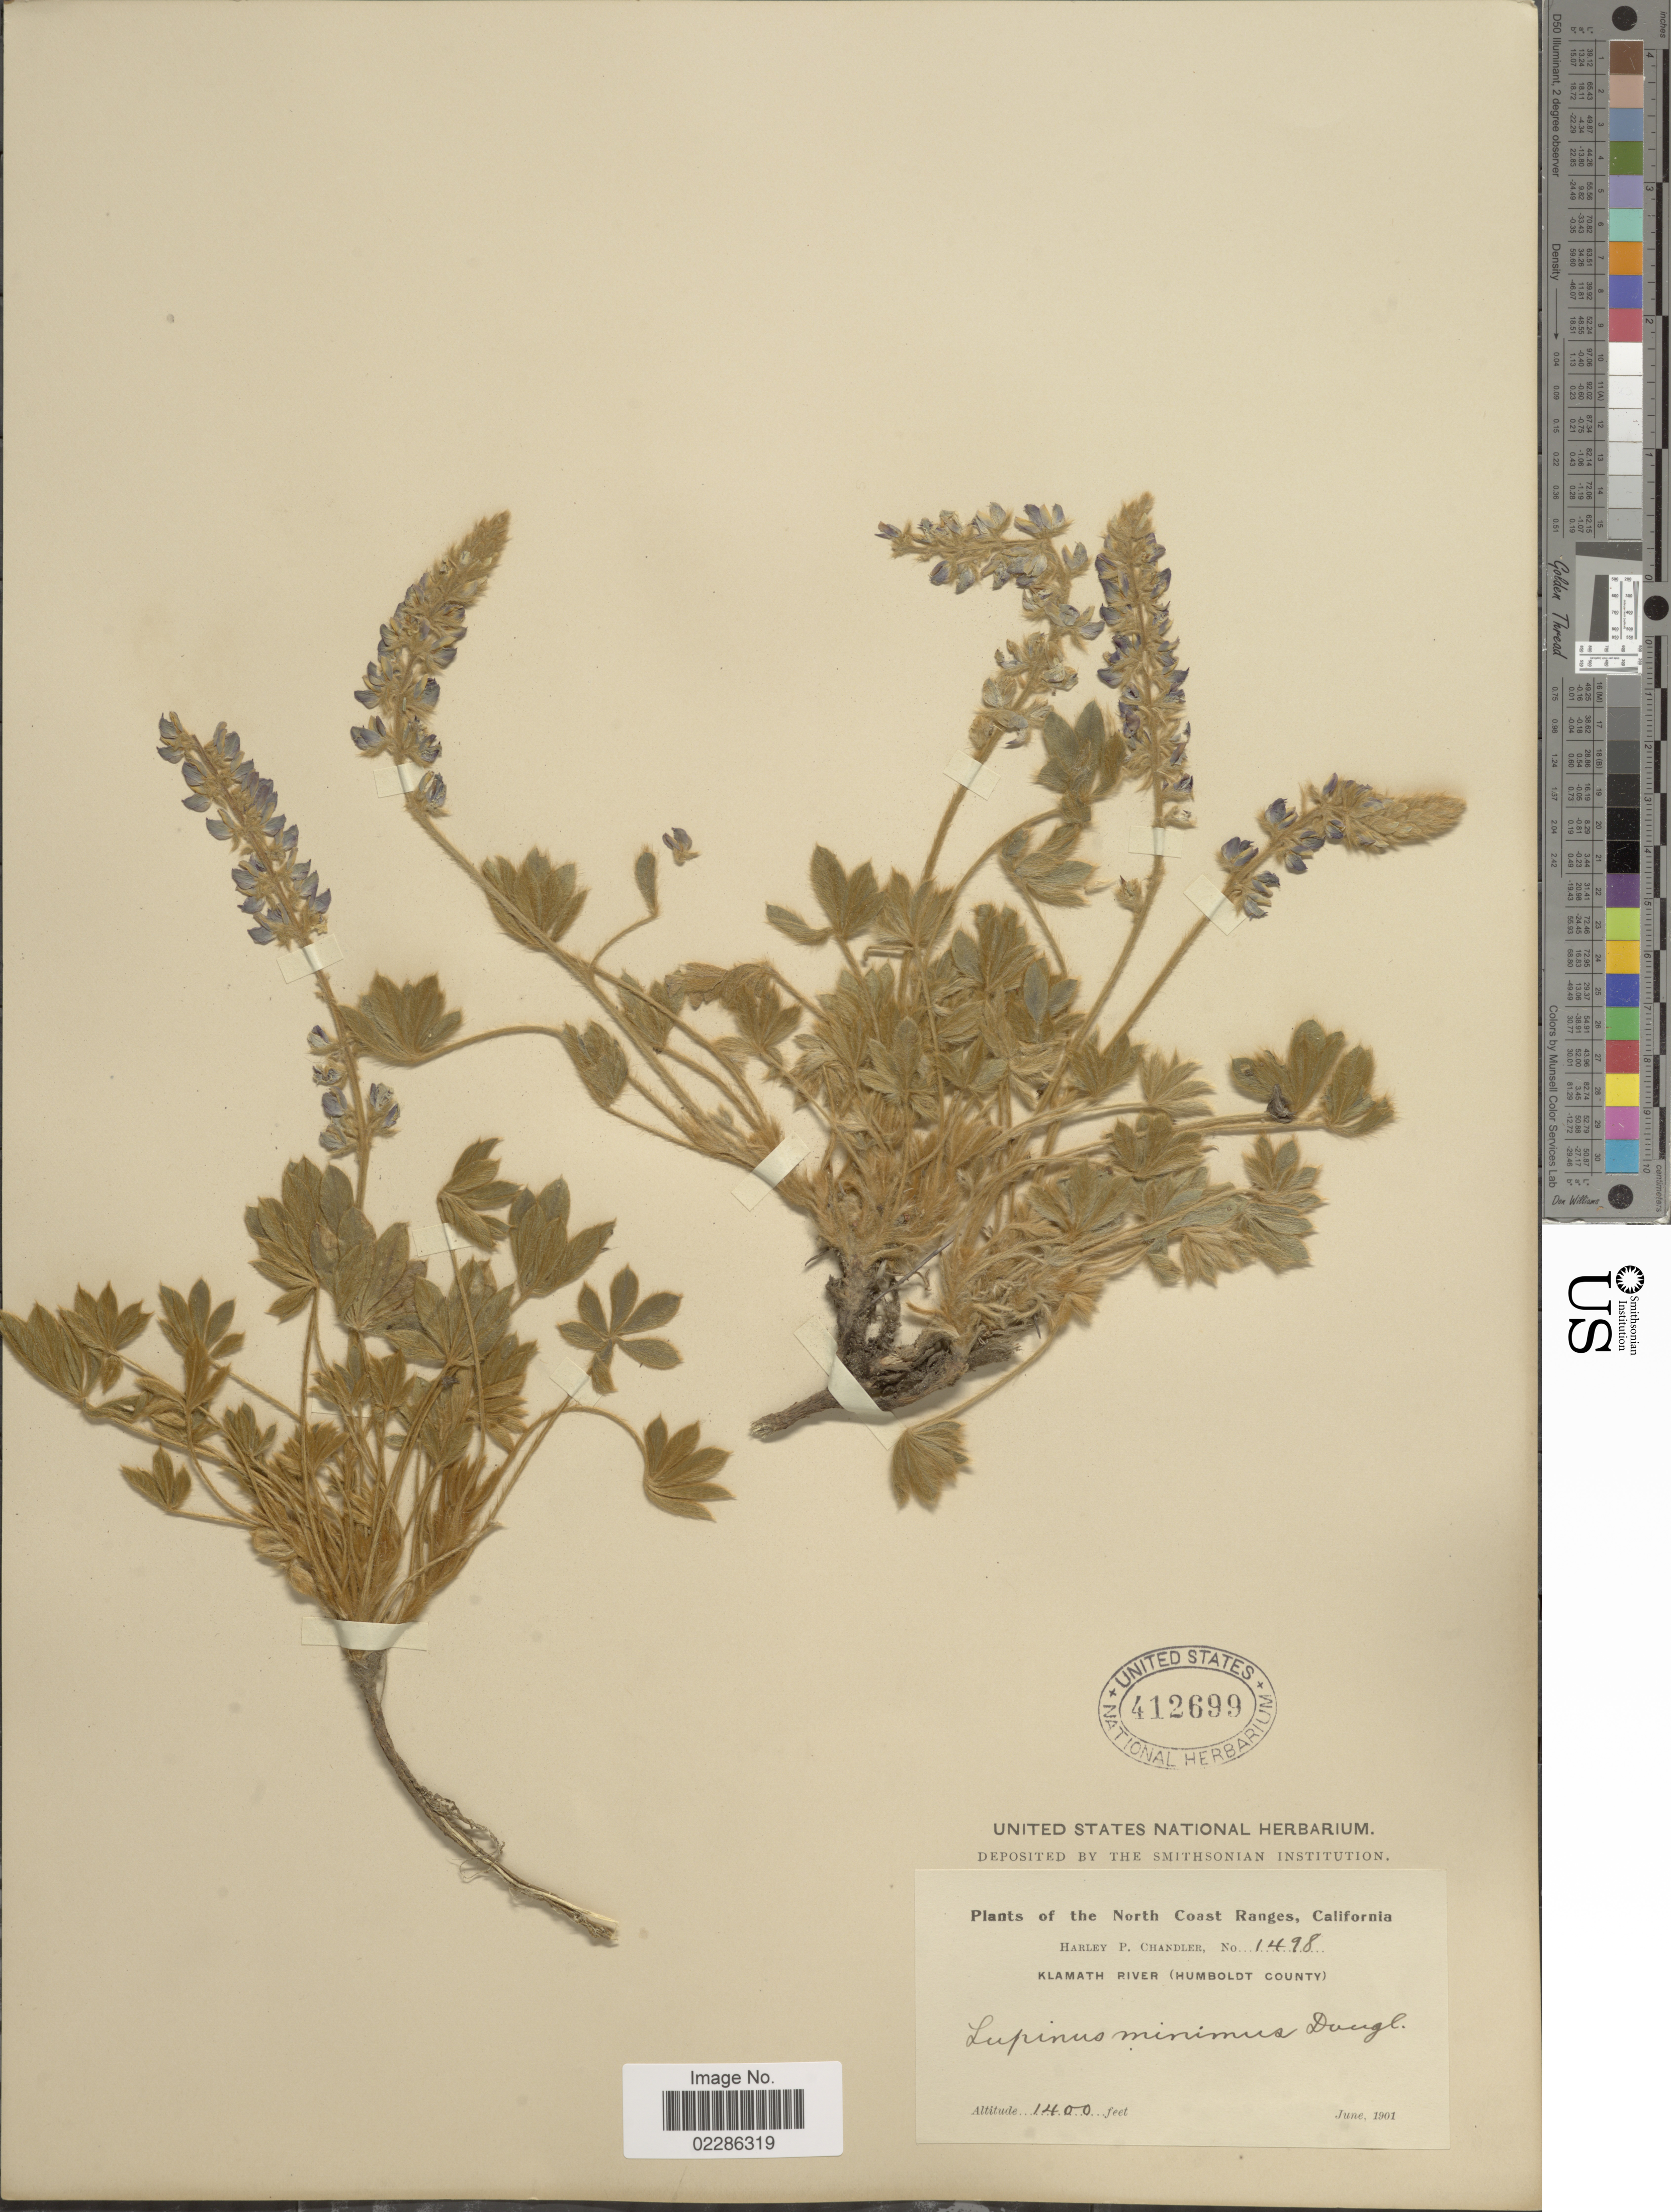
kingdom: Plantae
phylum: Tracheophyta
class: Magnoliopsida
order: Fabales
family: Fabaceae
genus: Lupinus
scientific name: Lupinus minimus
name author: Douglas ex G. Don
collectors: H. Chandler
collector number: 1498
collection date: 1901-06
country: United States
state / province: California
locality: The North Coast Ranges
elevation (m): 427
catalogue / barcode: US 412699